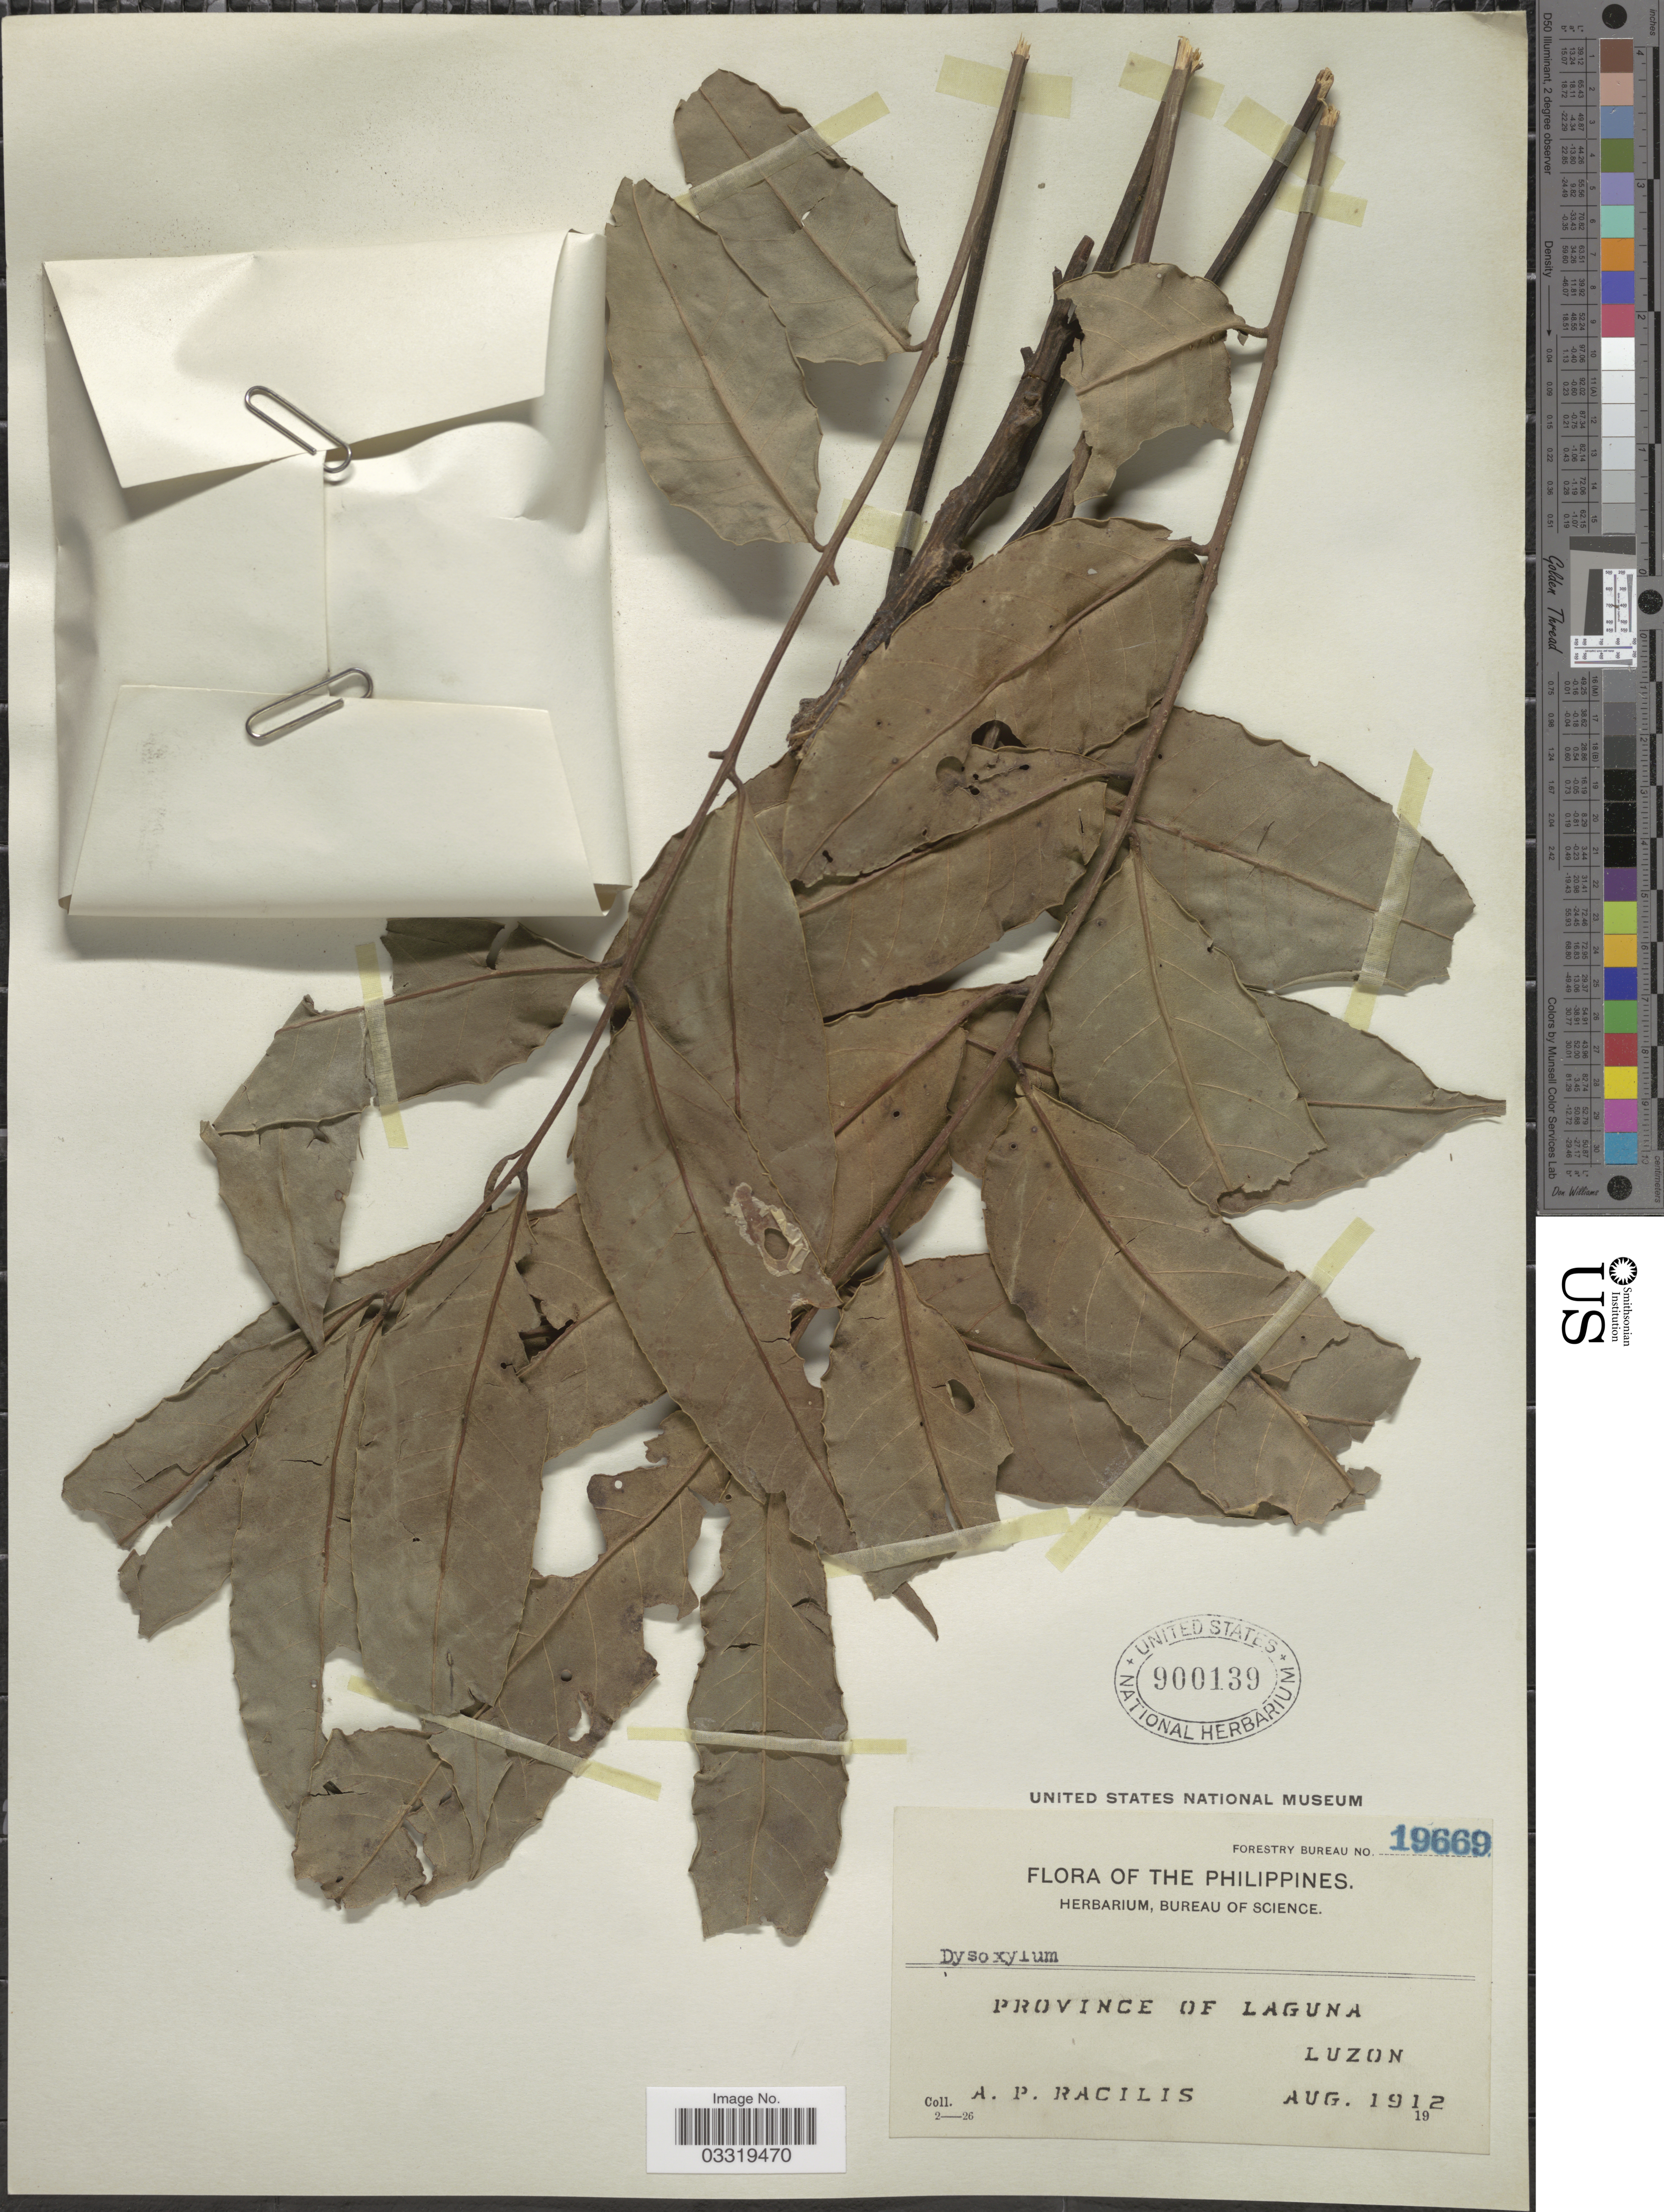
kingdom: Plantae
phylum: Tracheophyta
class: Magnoliopsida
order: Sapindales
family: Meliaceae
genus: Dysoxylum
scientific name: Dysoxylum cyrtobotryum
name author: Miq.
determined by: Mabberley, David J.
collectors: A. Racilis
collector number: Forestry Bureau 19669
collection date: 1912-08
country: Philippines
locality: Province of Laguna, Luzon.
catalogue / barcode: US 900139